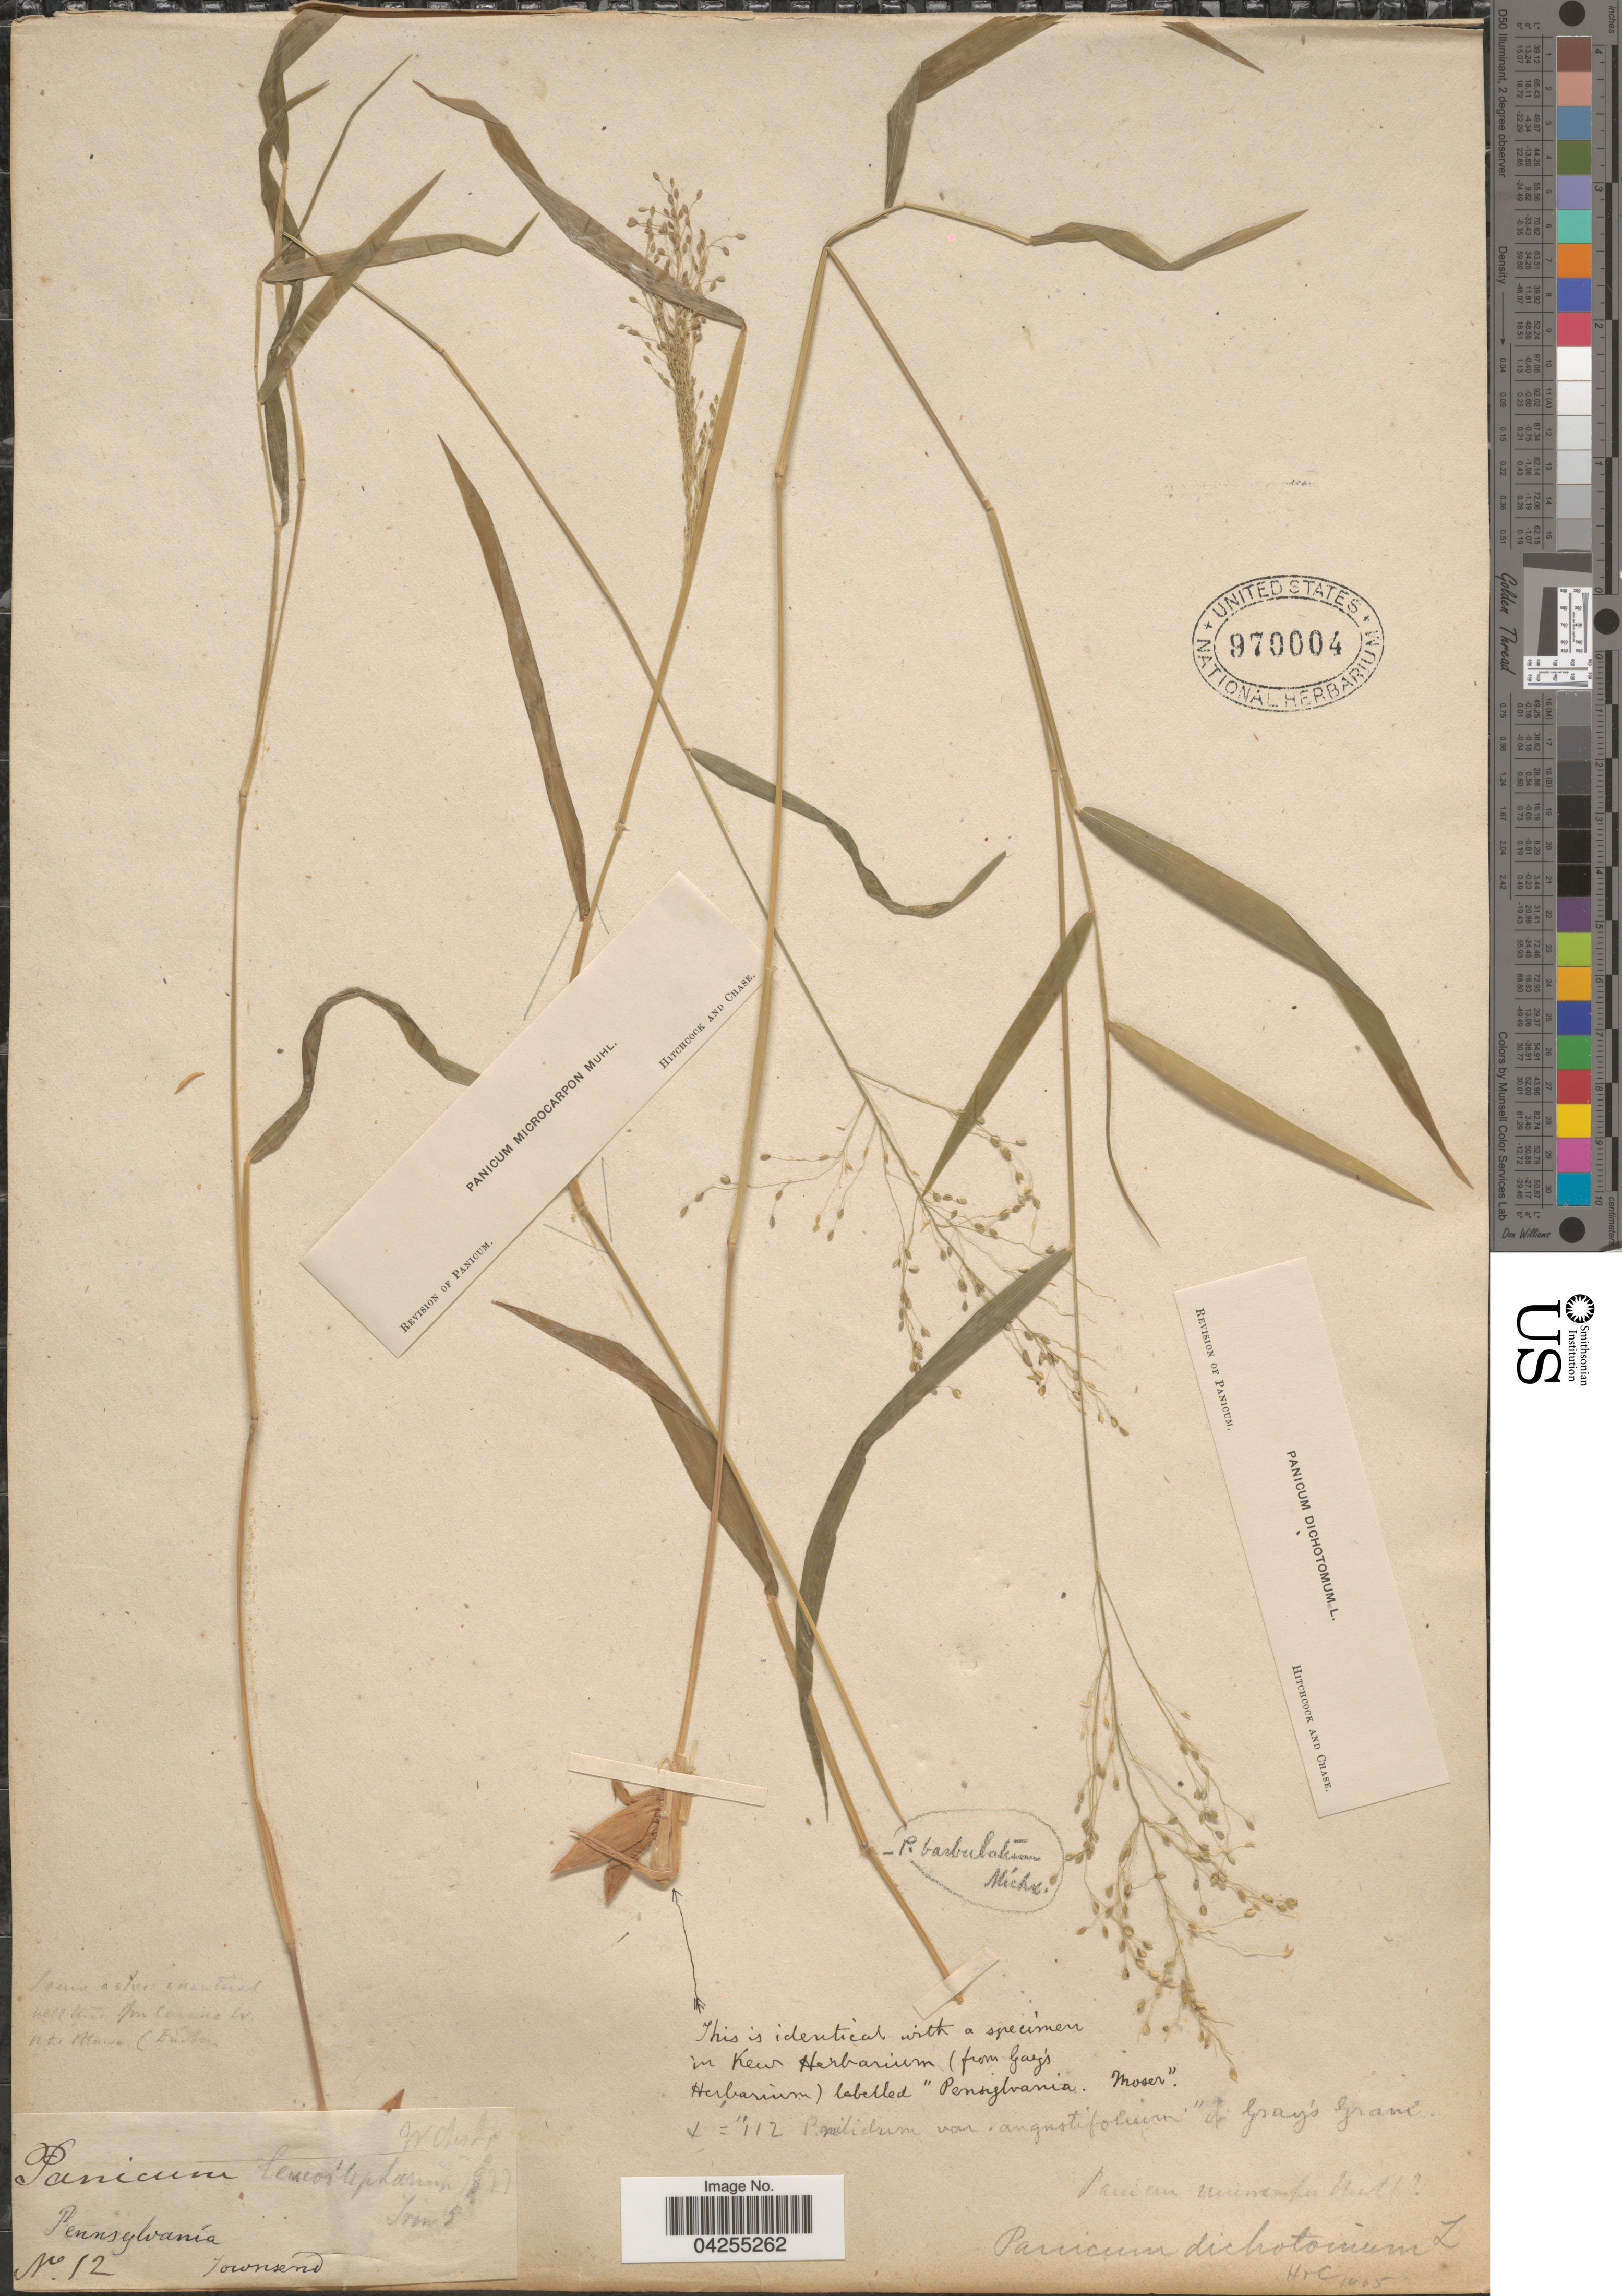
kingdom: Plantae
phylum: Tracheophyta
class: Liliopsida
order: Poales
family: Poaceae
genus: Dichanthelium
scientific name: Dichanthelium dichotomum var. dichotomum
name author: (L.) Gould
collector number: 12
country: United States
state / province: Pennsylvania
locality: Townsend.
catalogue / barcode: US 970004